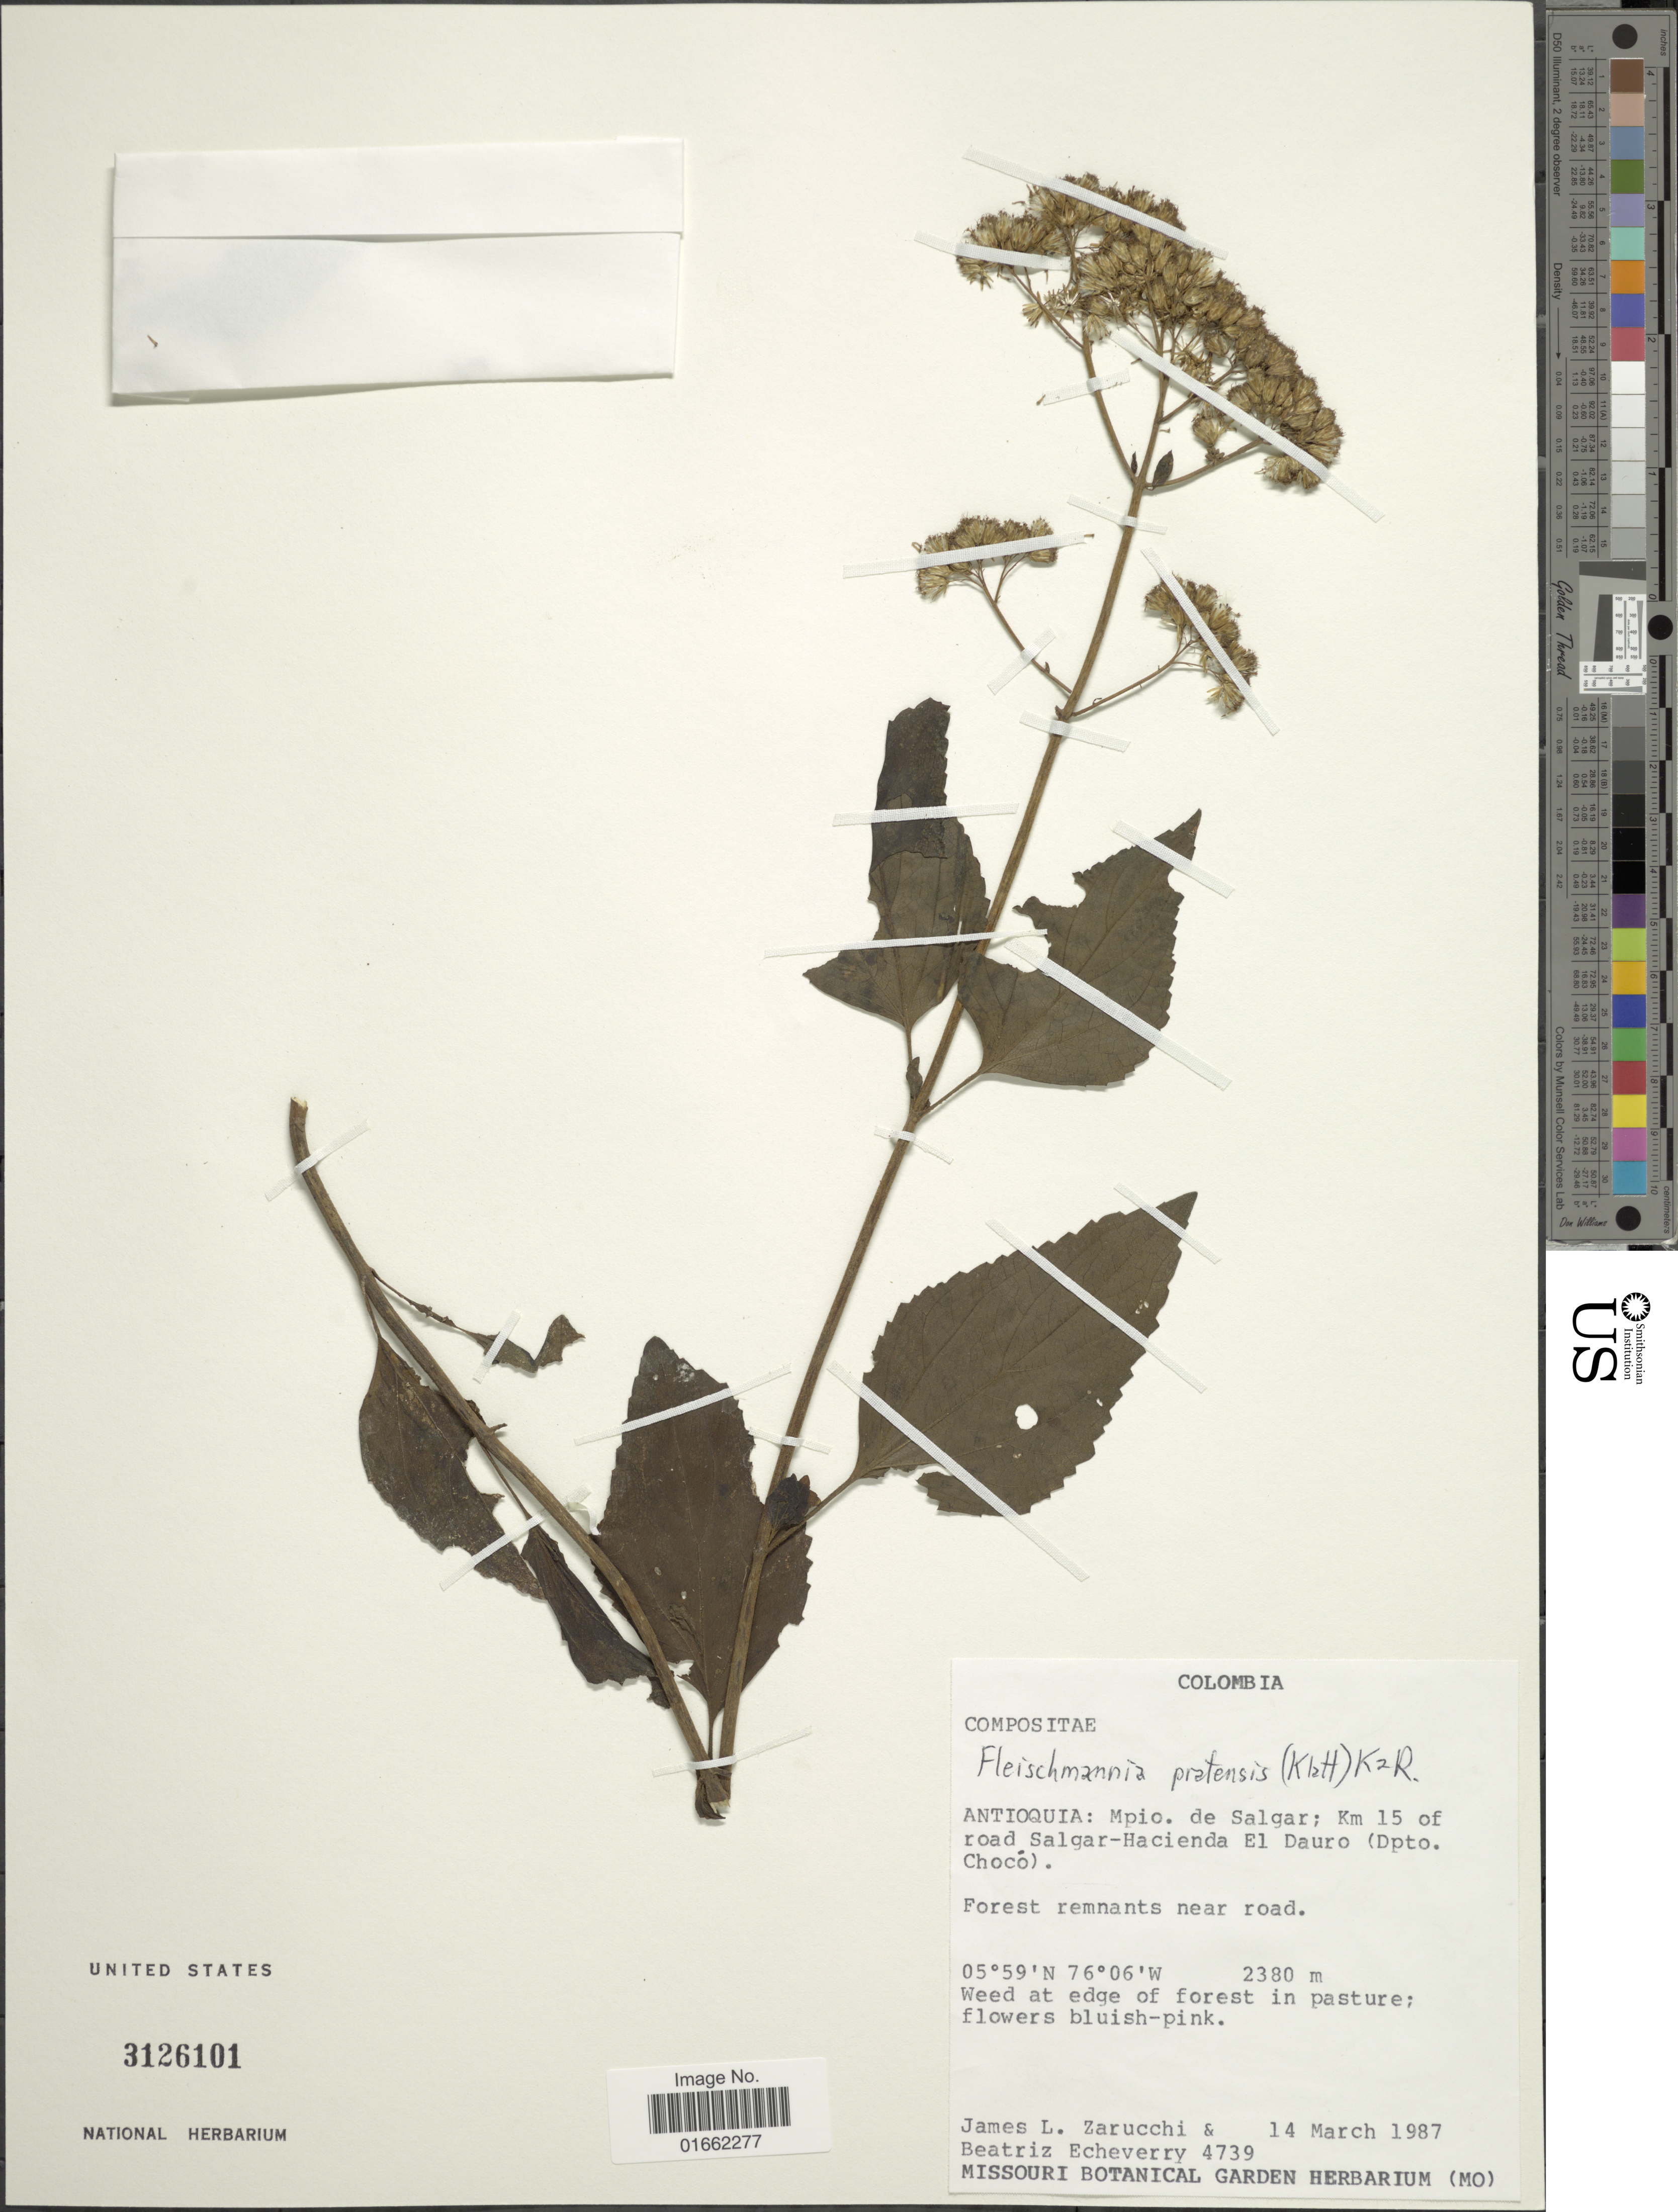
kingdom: Plantae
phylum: Tracheophyta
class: Magnoliopsida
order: Asterales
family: Asteraceae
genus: Fleischmannia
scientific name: Fleischmannia pratensis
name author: (Klatt) R.M. King & H. Rob.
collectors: J. L. Zarucchi & B. Echeverry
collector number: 4739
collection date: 1987-03-14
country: Colombia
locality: Antioquia: Mpio. de Salgar; Km 15 of road Salgar-Hacienda El Dauro (Dpto. Chocó).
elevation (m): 2380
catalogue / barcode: US 3126101